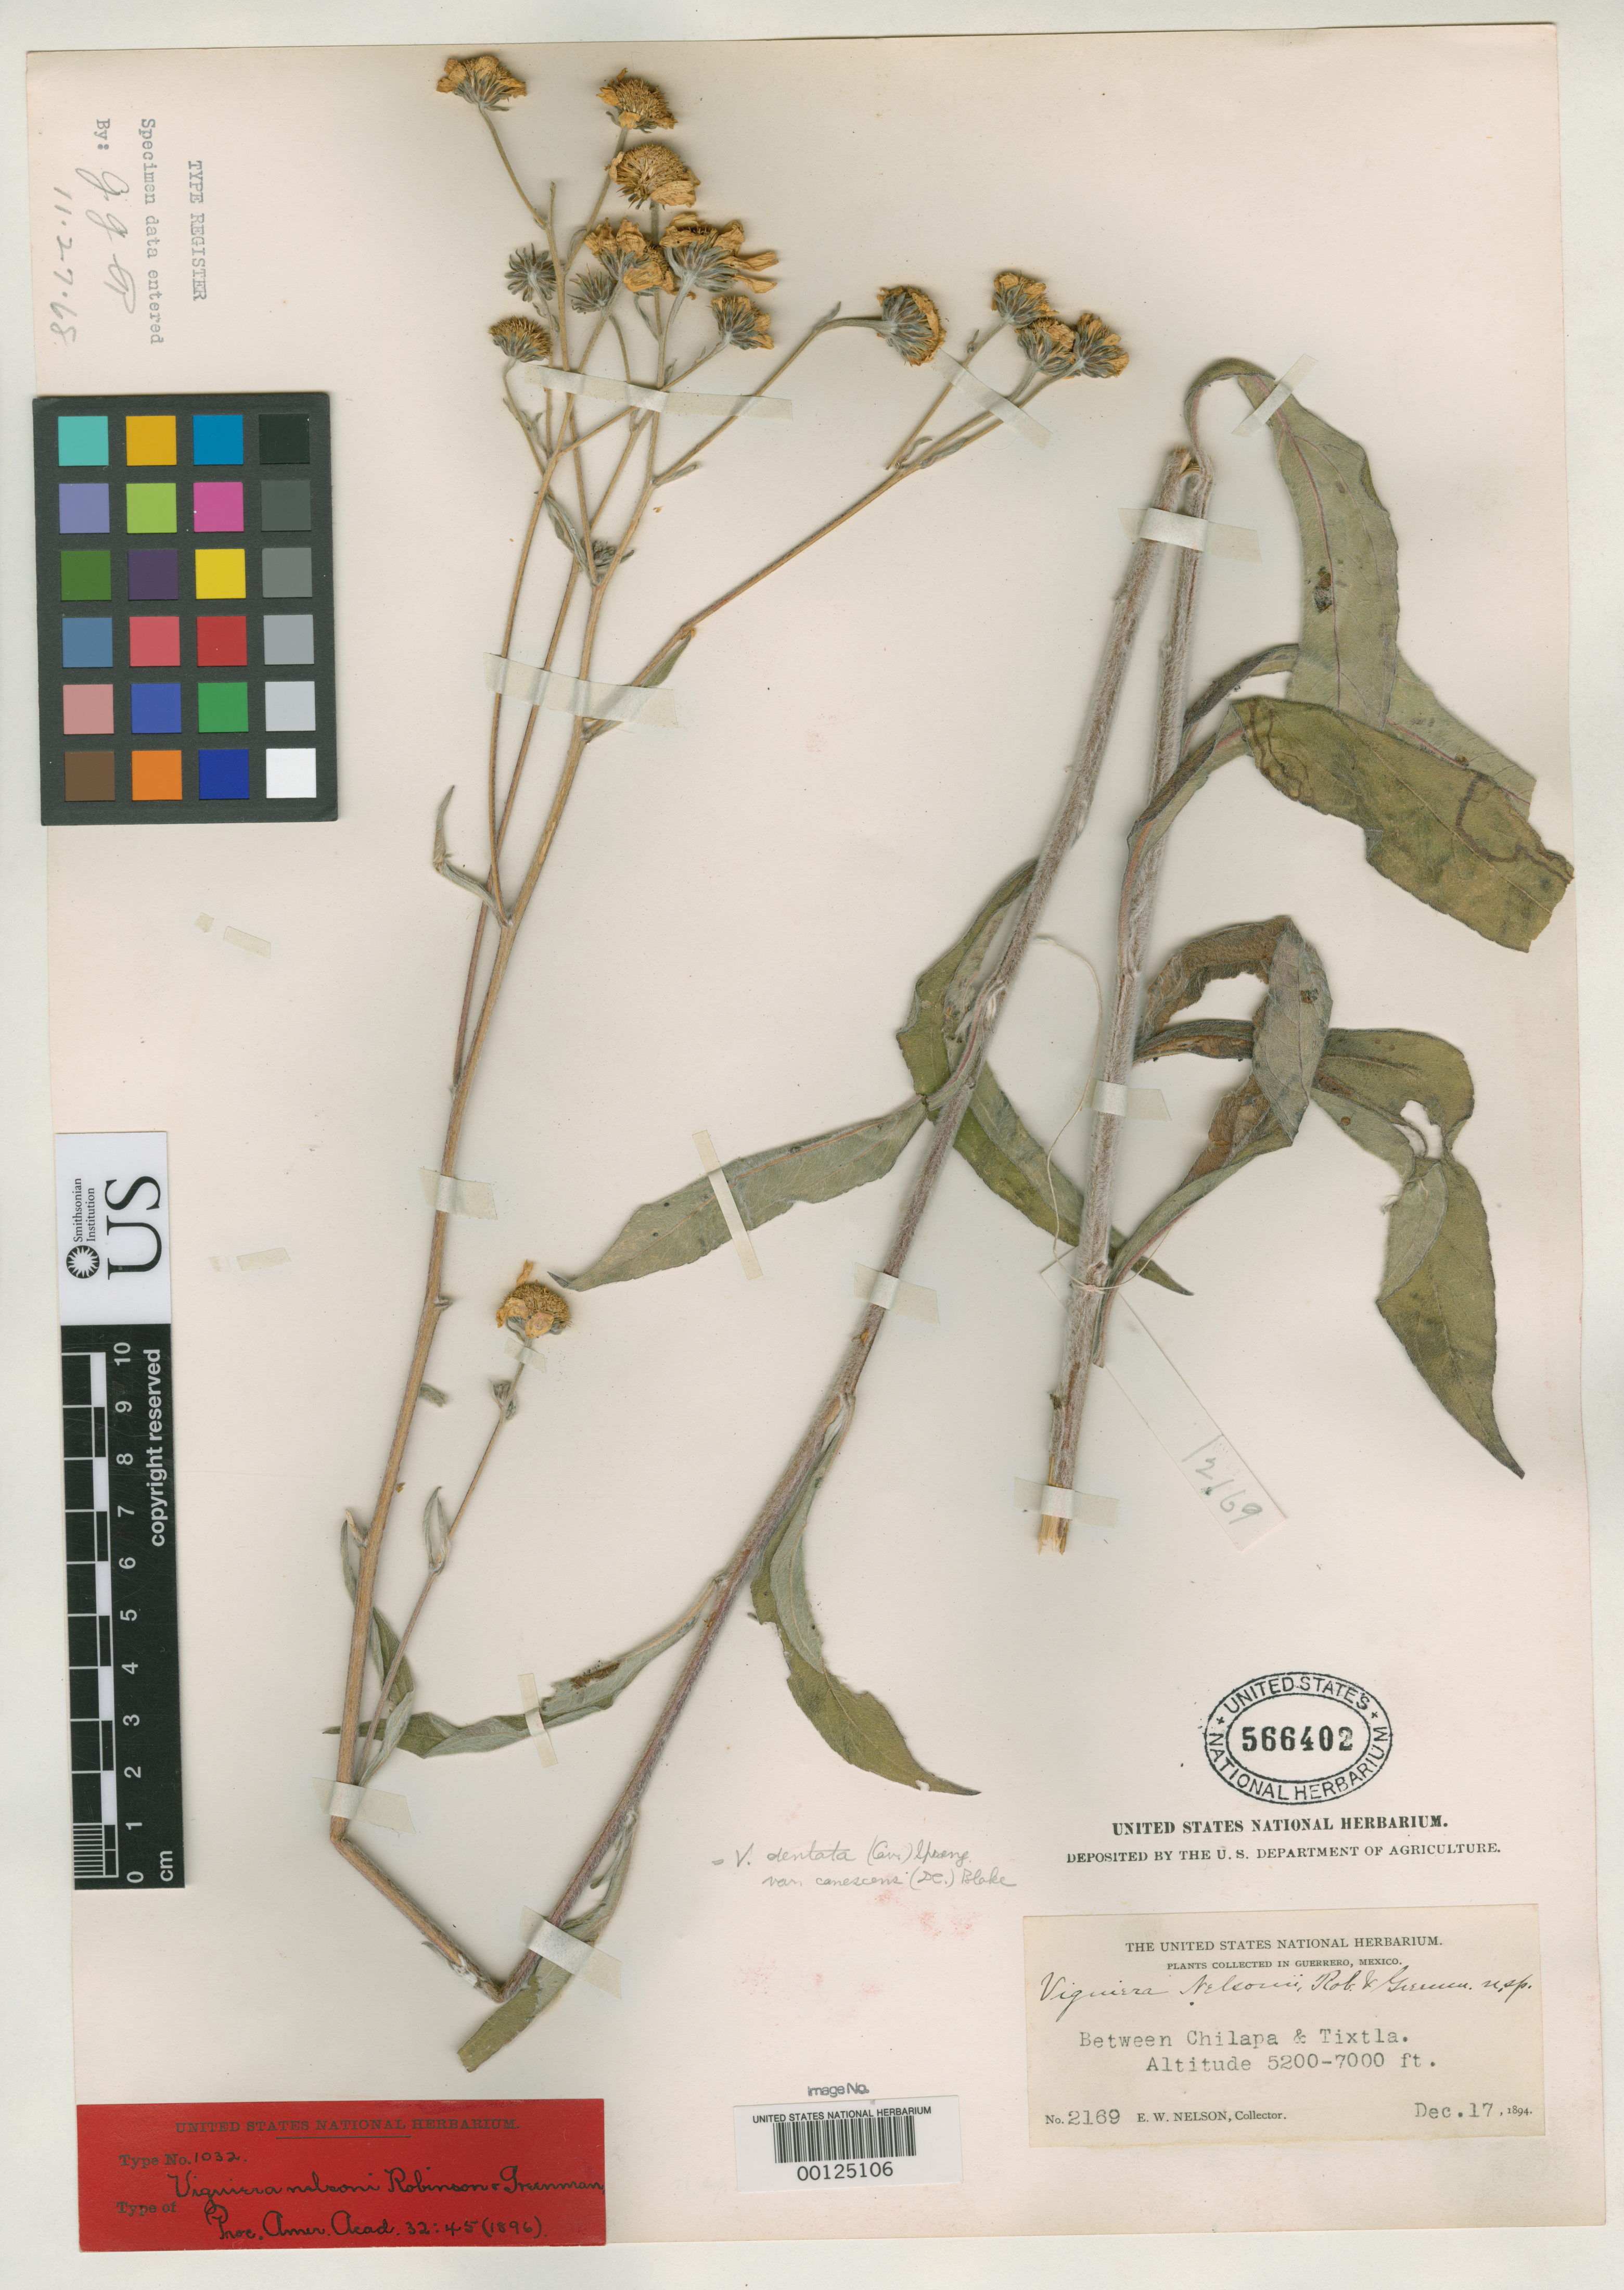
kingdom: Plantae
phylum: Tracheophyta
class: Magnoliopsida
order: Asterales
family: Asteraceae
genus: Viguiera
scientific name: Viguiera nelsonii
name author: B.L. Rob. & Greenm.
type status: Isosyntype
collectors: E. W. Nelson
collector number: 2169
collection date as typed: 17 Dec 1894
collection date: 1894-12-17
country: Mexico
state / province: Guerrero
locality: Between Chilapa and Tixtla.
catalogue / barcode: US 566402